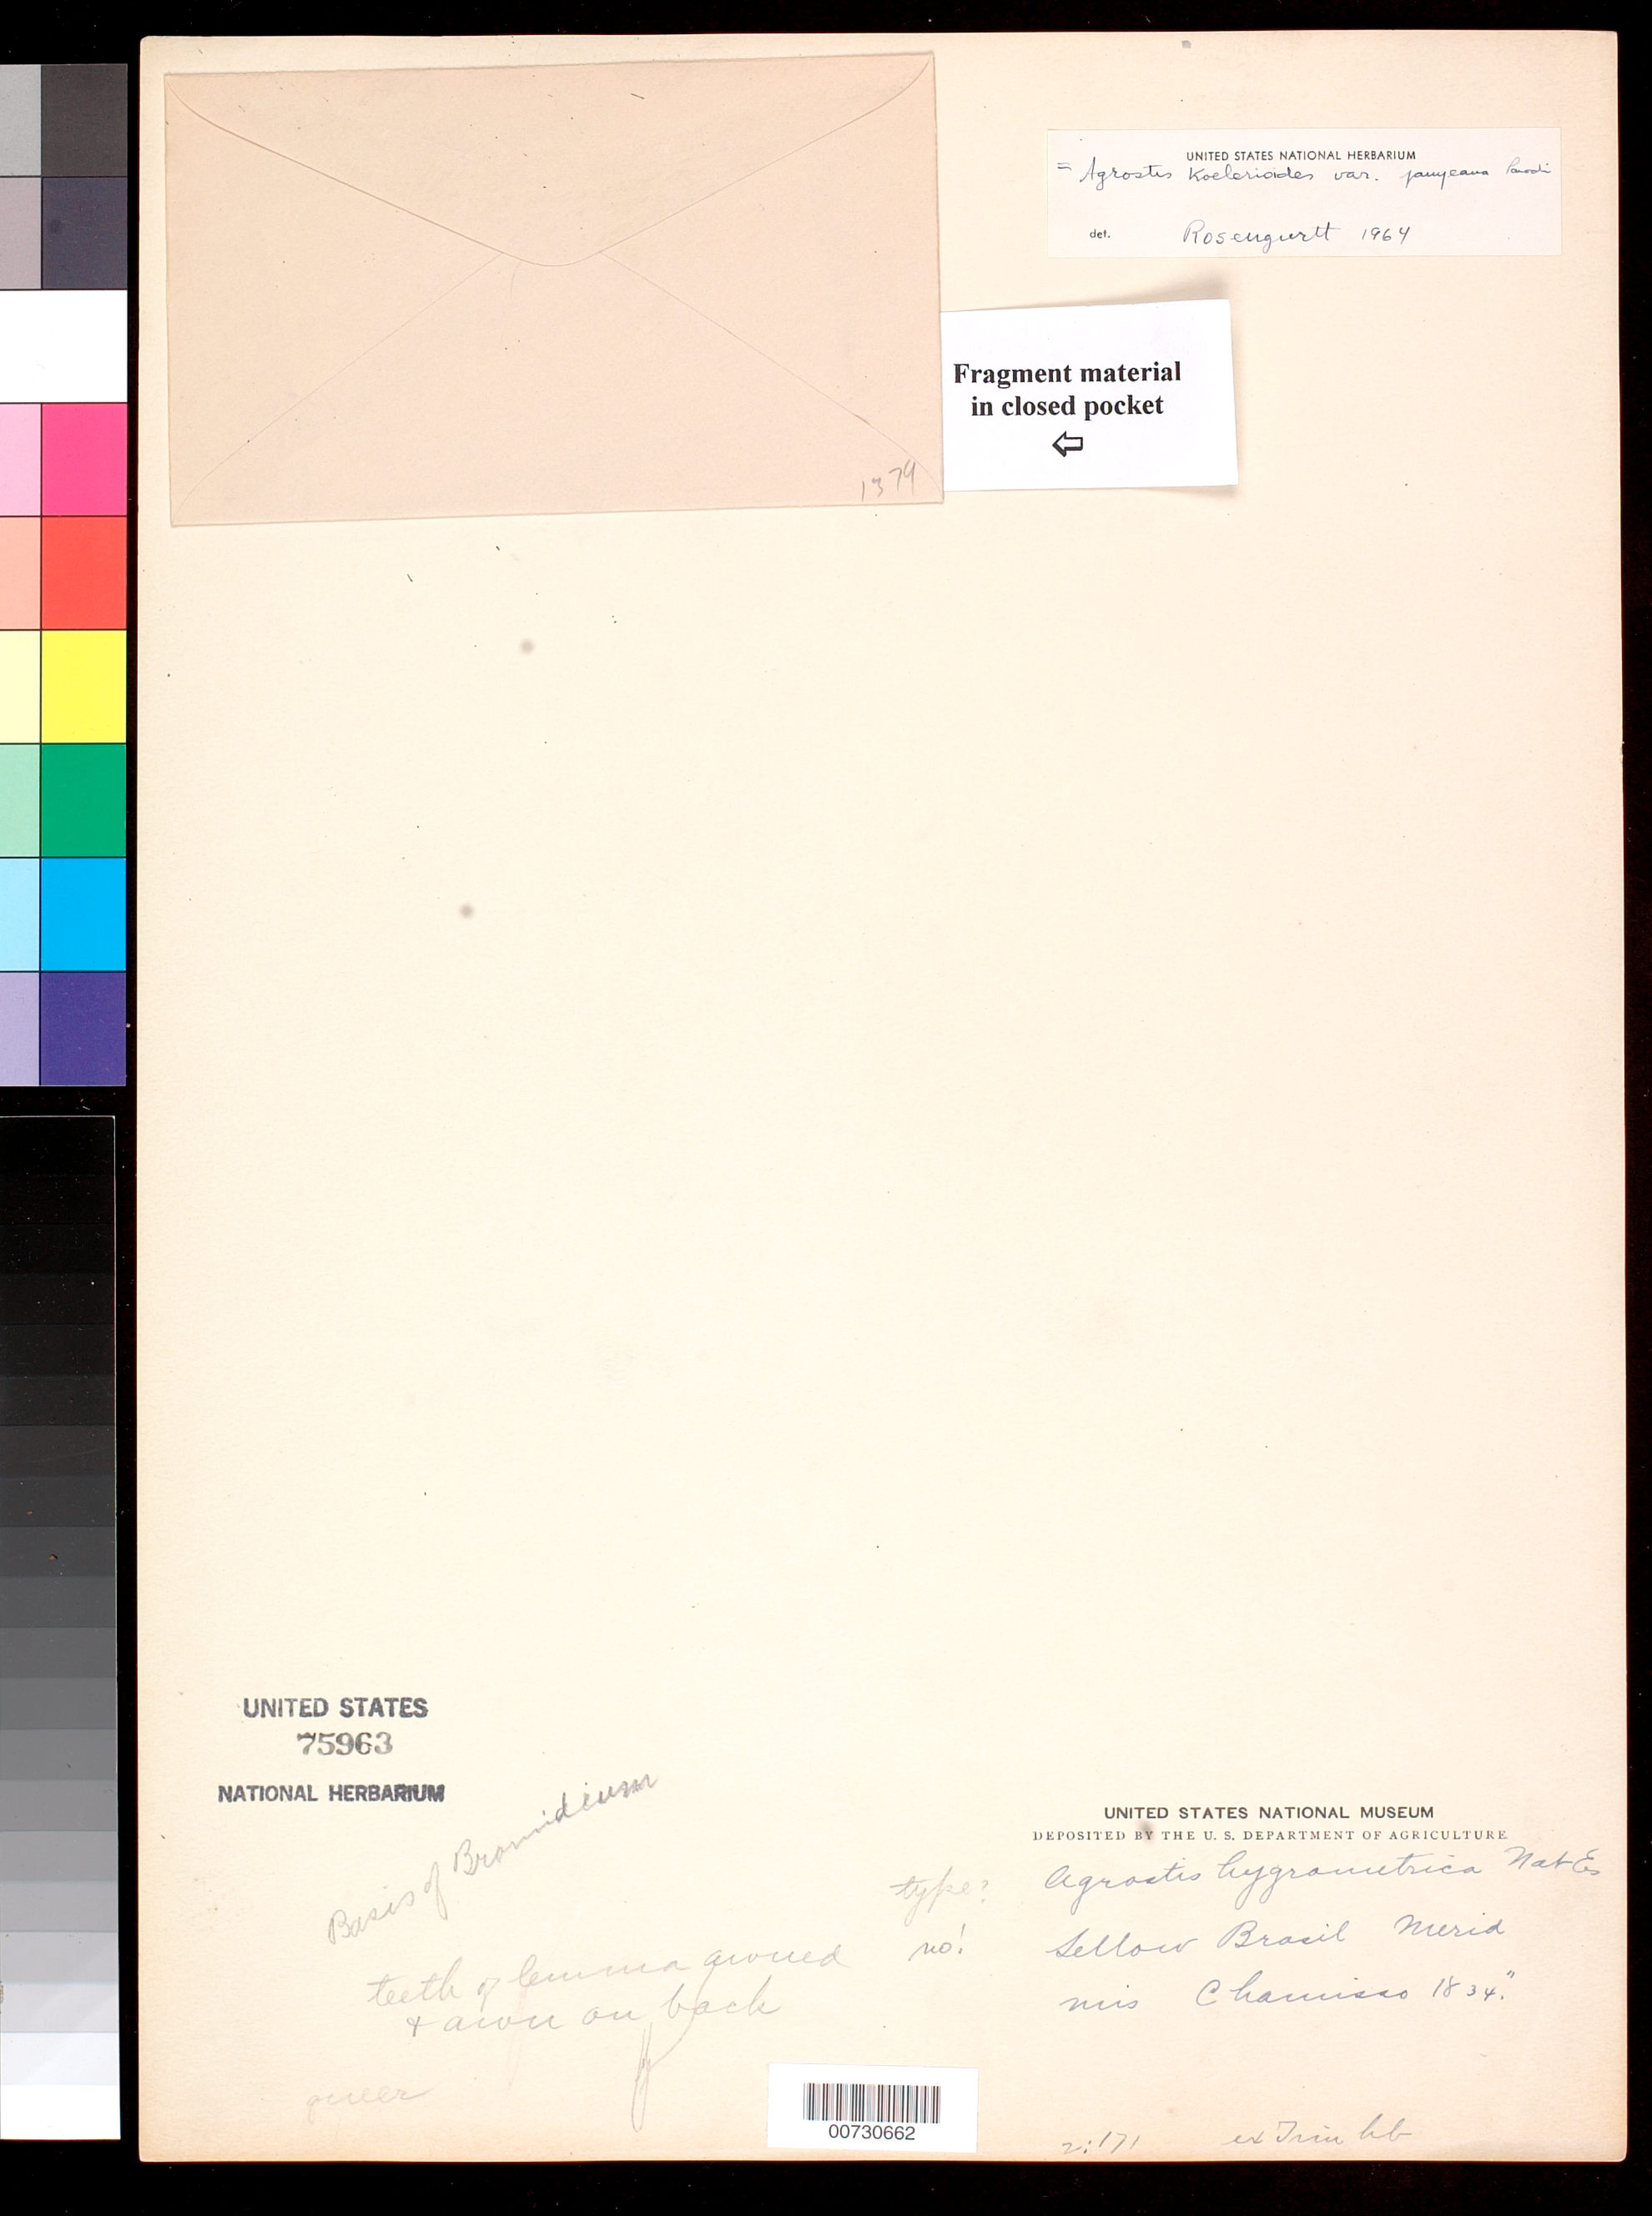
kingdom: Plantae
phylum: Tracheophyta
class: Liliopsida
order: Poales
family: Poaceae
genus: Agrostis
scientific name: Agrostis hygrometrica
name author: Nees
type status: Isotype Fragment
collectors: F. Sellow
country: Brazil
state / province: Rio Grande do Sul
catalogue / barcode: US 75963